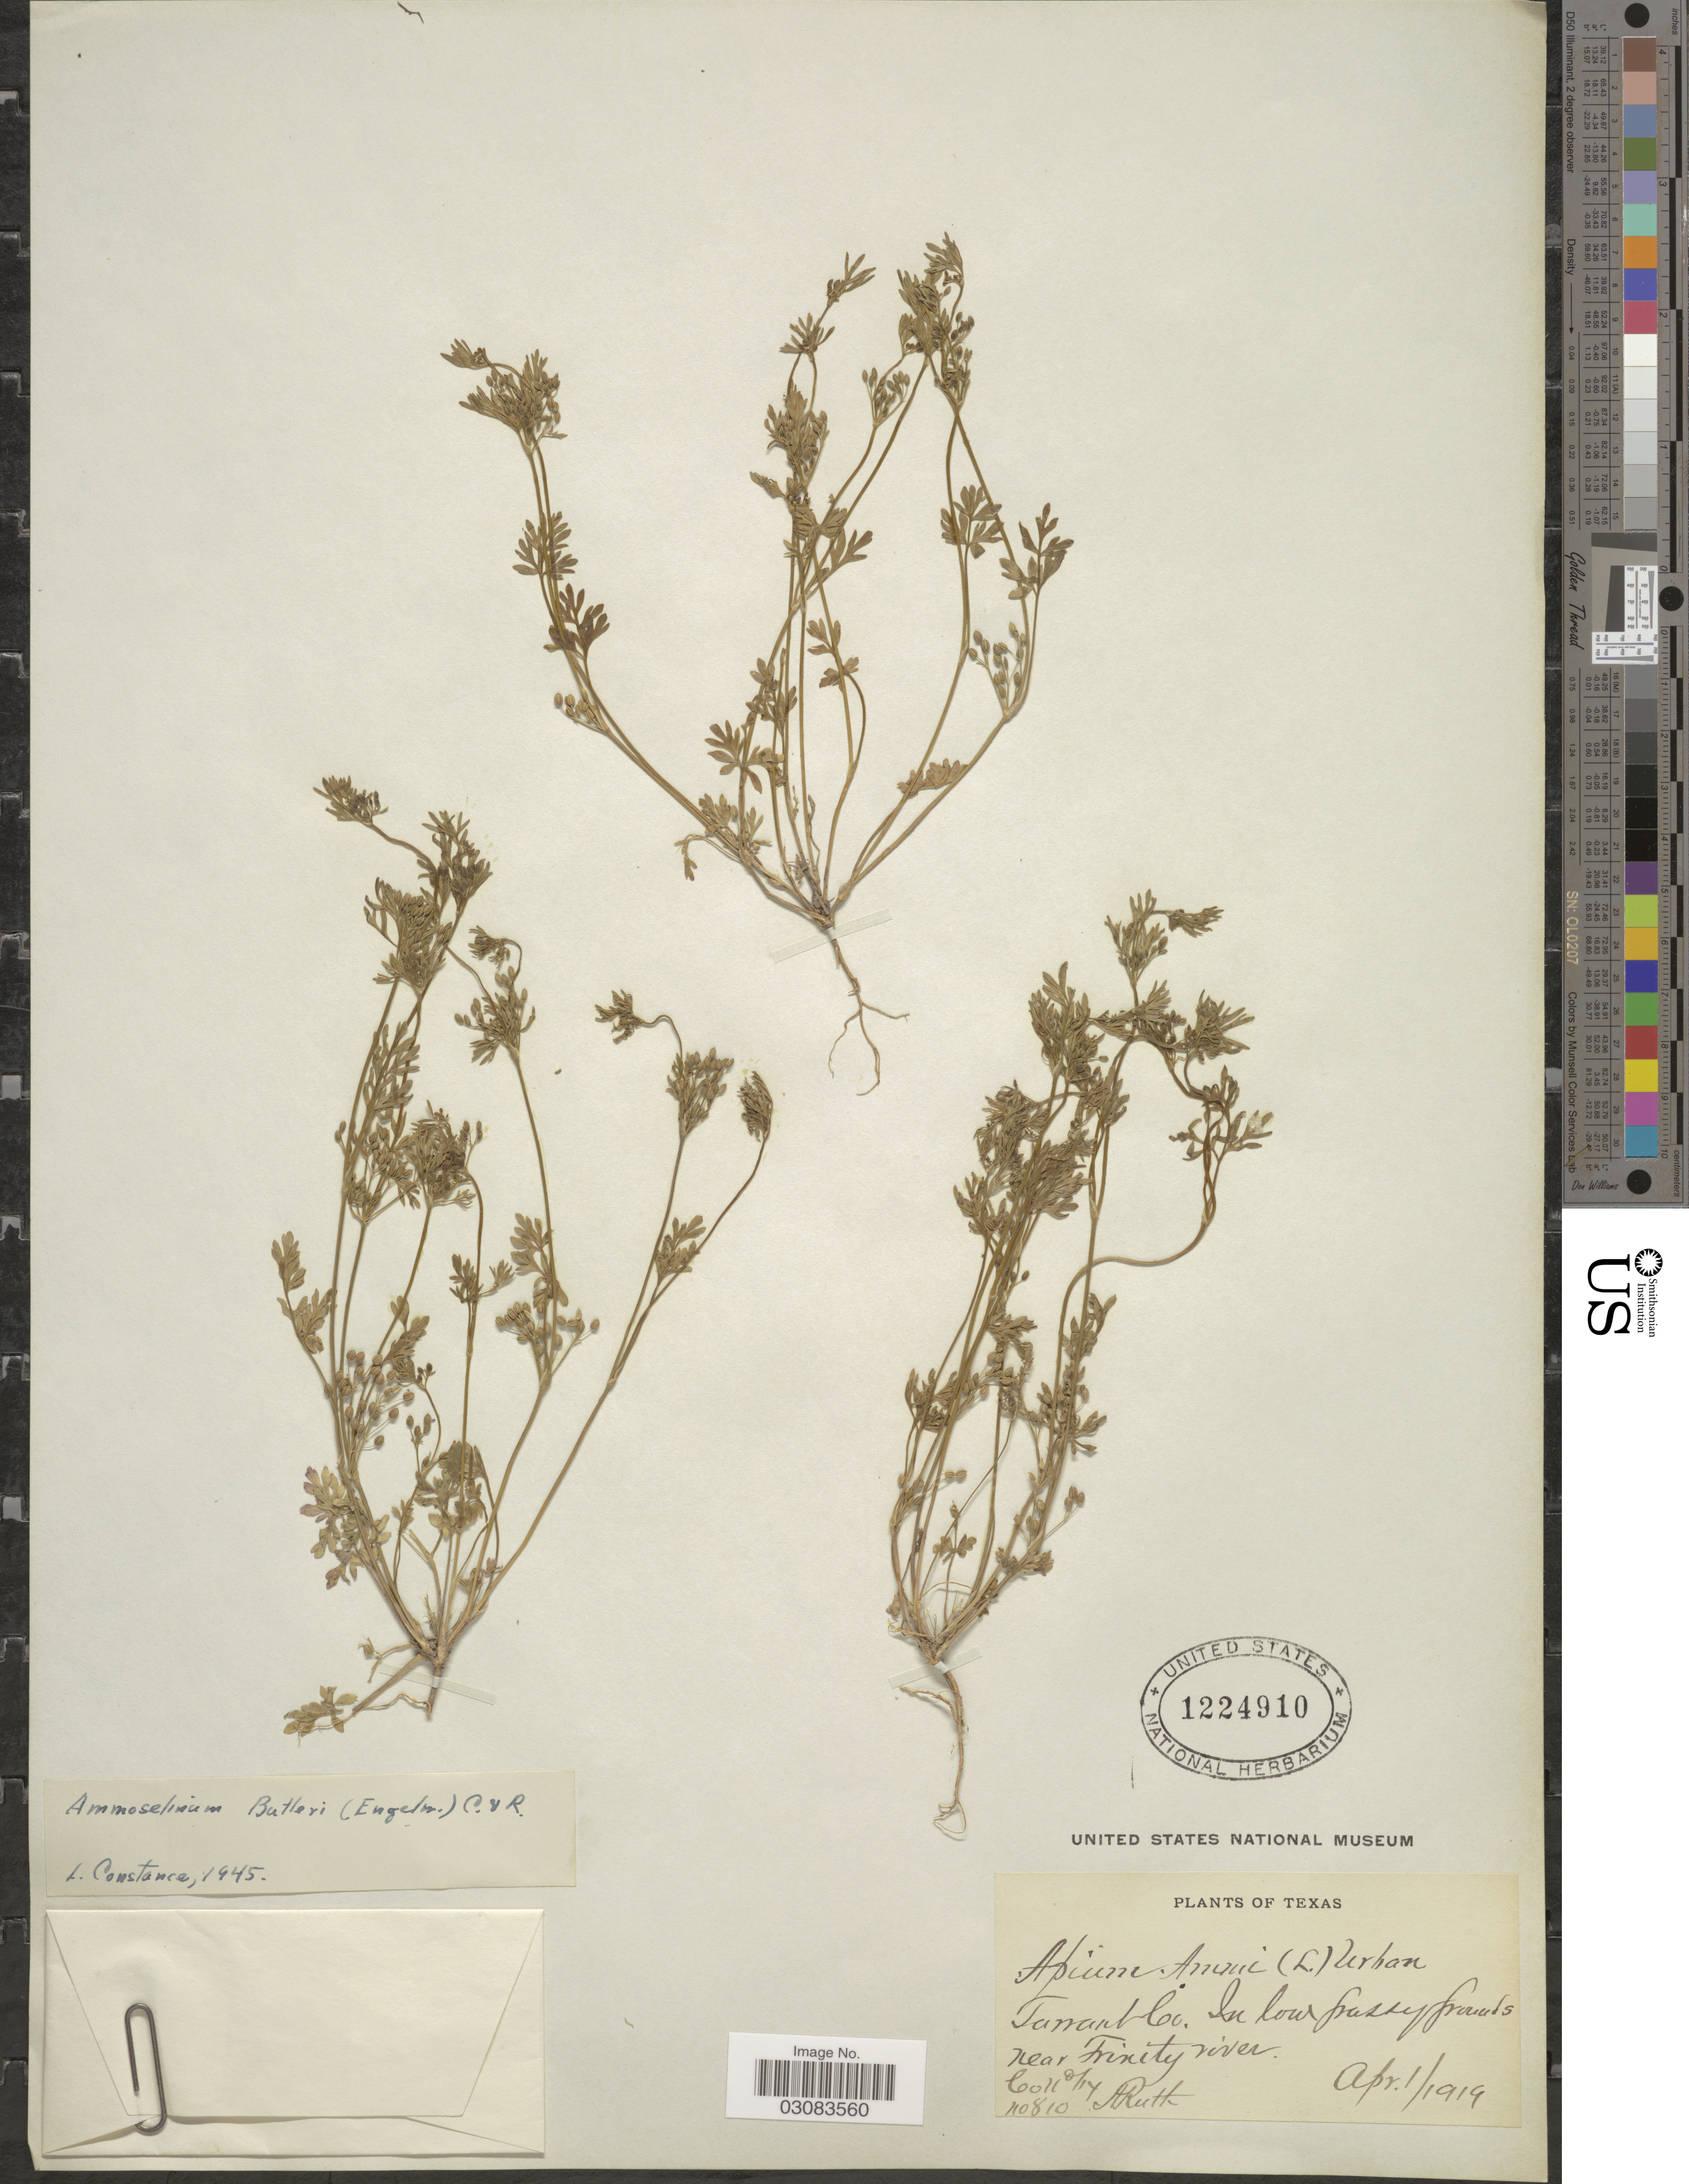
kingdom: Plantae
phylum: Tracheophyta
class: Magnoliopsida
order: Apiales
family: Apiaceae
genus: Ammoselinum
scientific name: Ammoselinum butleri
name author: (Engl.) J.M. Coult. & Rose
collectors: H. Ruth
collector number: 810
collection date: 1919-04-01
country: United States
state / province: Texas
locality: Tarrant Co. In low grassy grounds, near Trinity river.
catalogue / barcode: US 1224910